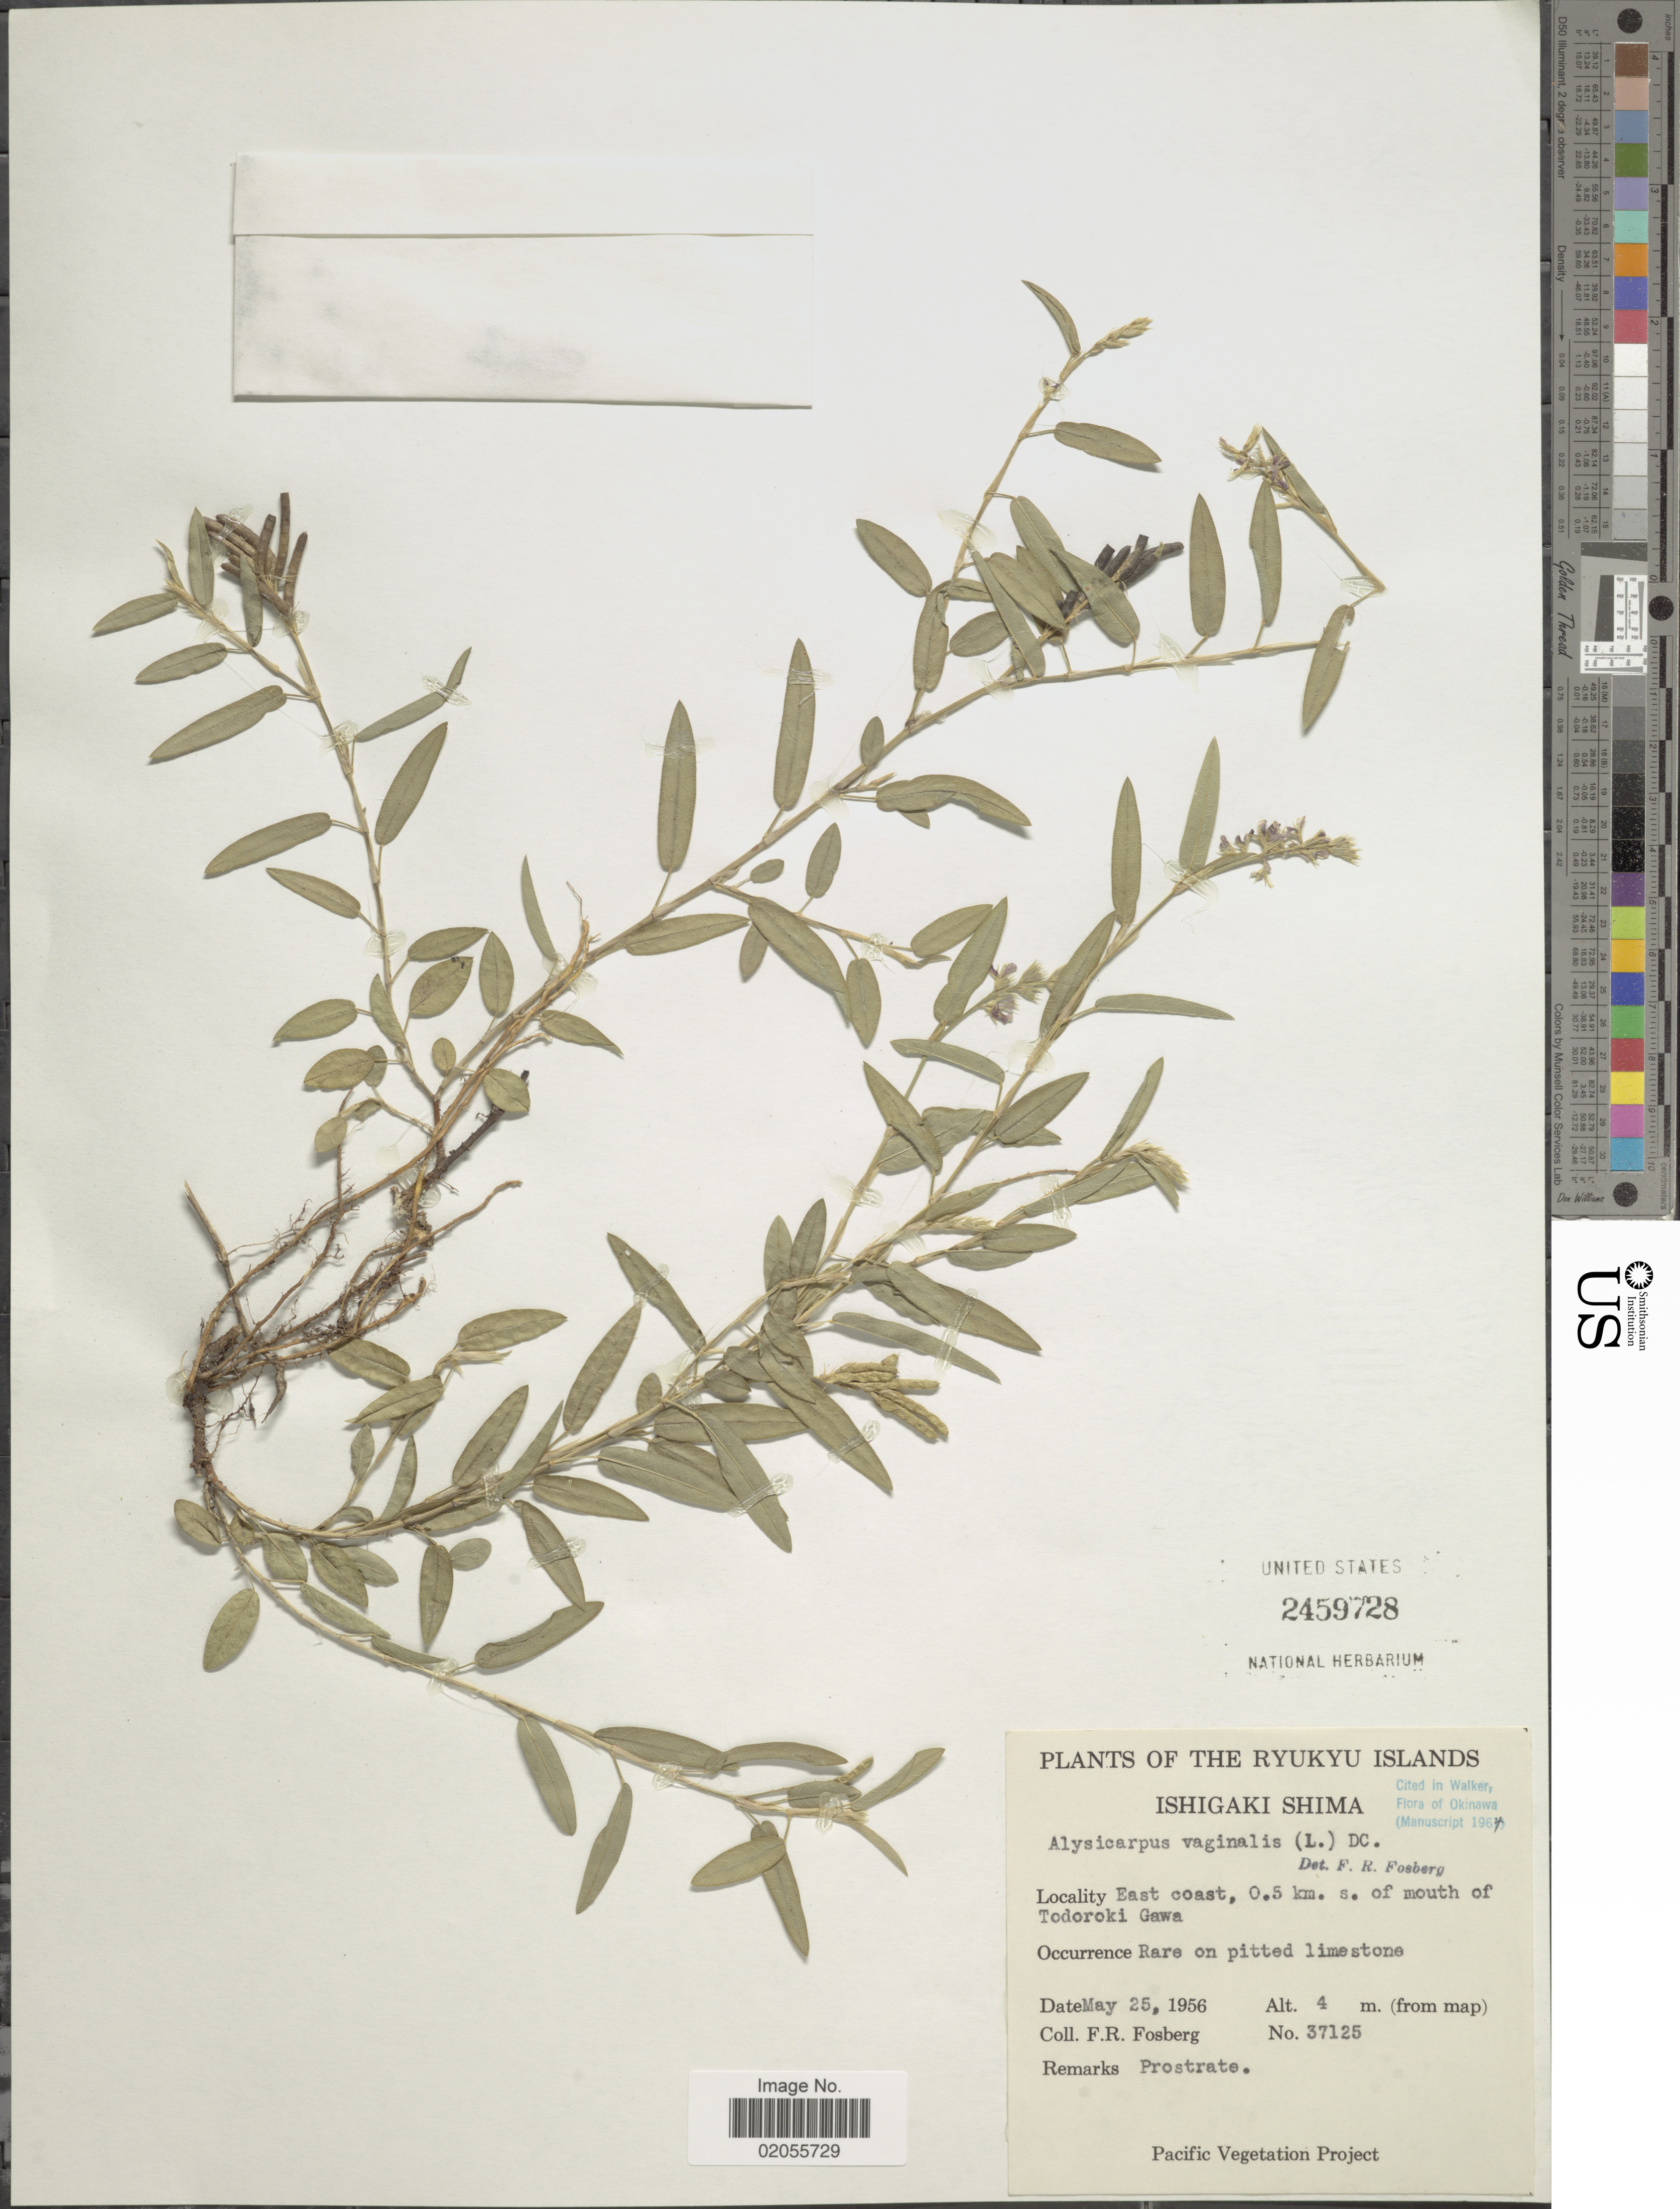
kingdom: Plantae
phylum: Tracheophyta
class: Magnoliopsida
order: Fabales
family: Fabaceae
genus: Alysicarpus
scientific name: Alysicarpus vaginalis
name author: (L.) DC.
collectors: F. R. Fosberg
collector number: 37125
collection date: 1956-05-25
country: Japan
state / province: Okinawa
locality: Ryukyu Islands, Ishigaki Shima, East Coast, 0.5 km. s. of mouth of Todoroki Gawa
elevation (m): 4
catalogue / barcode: US 2459728